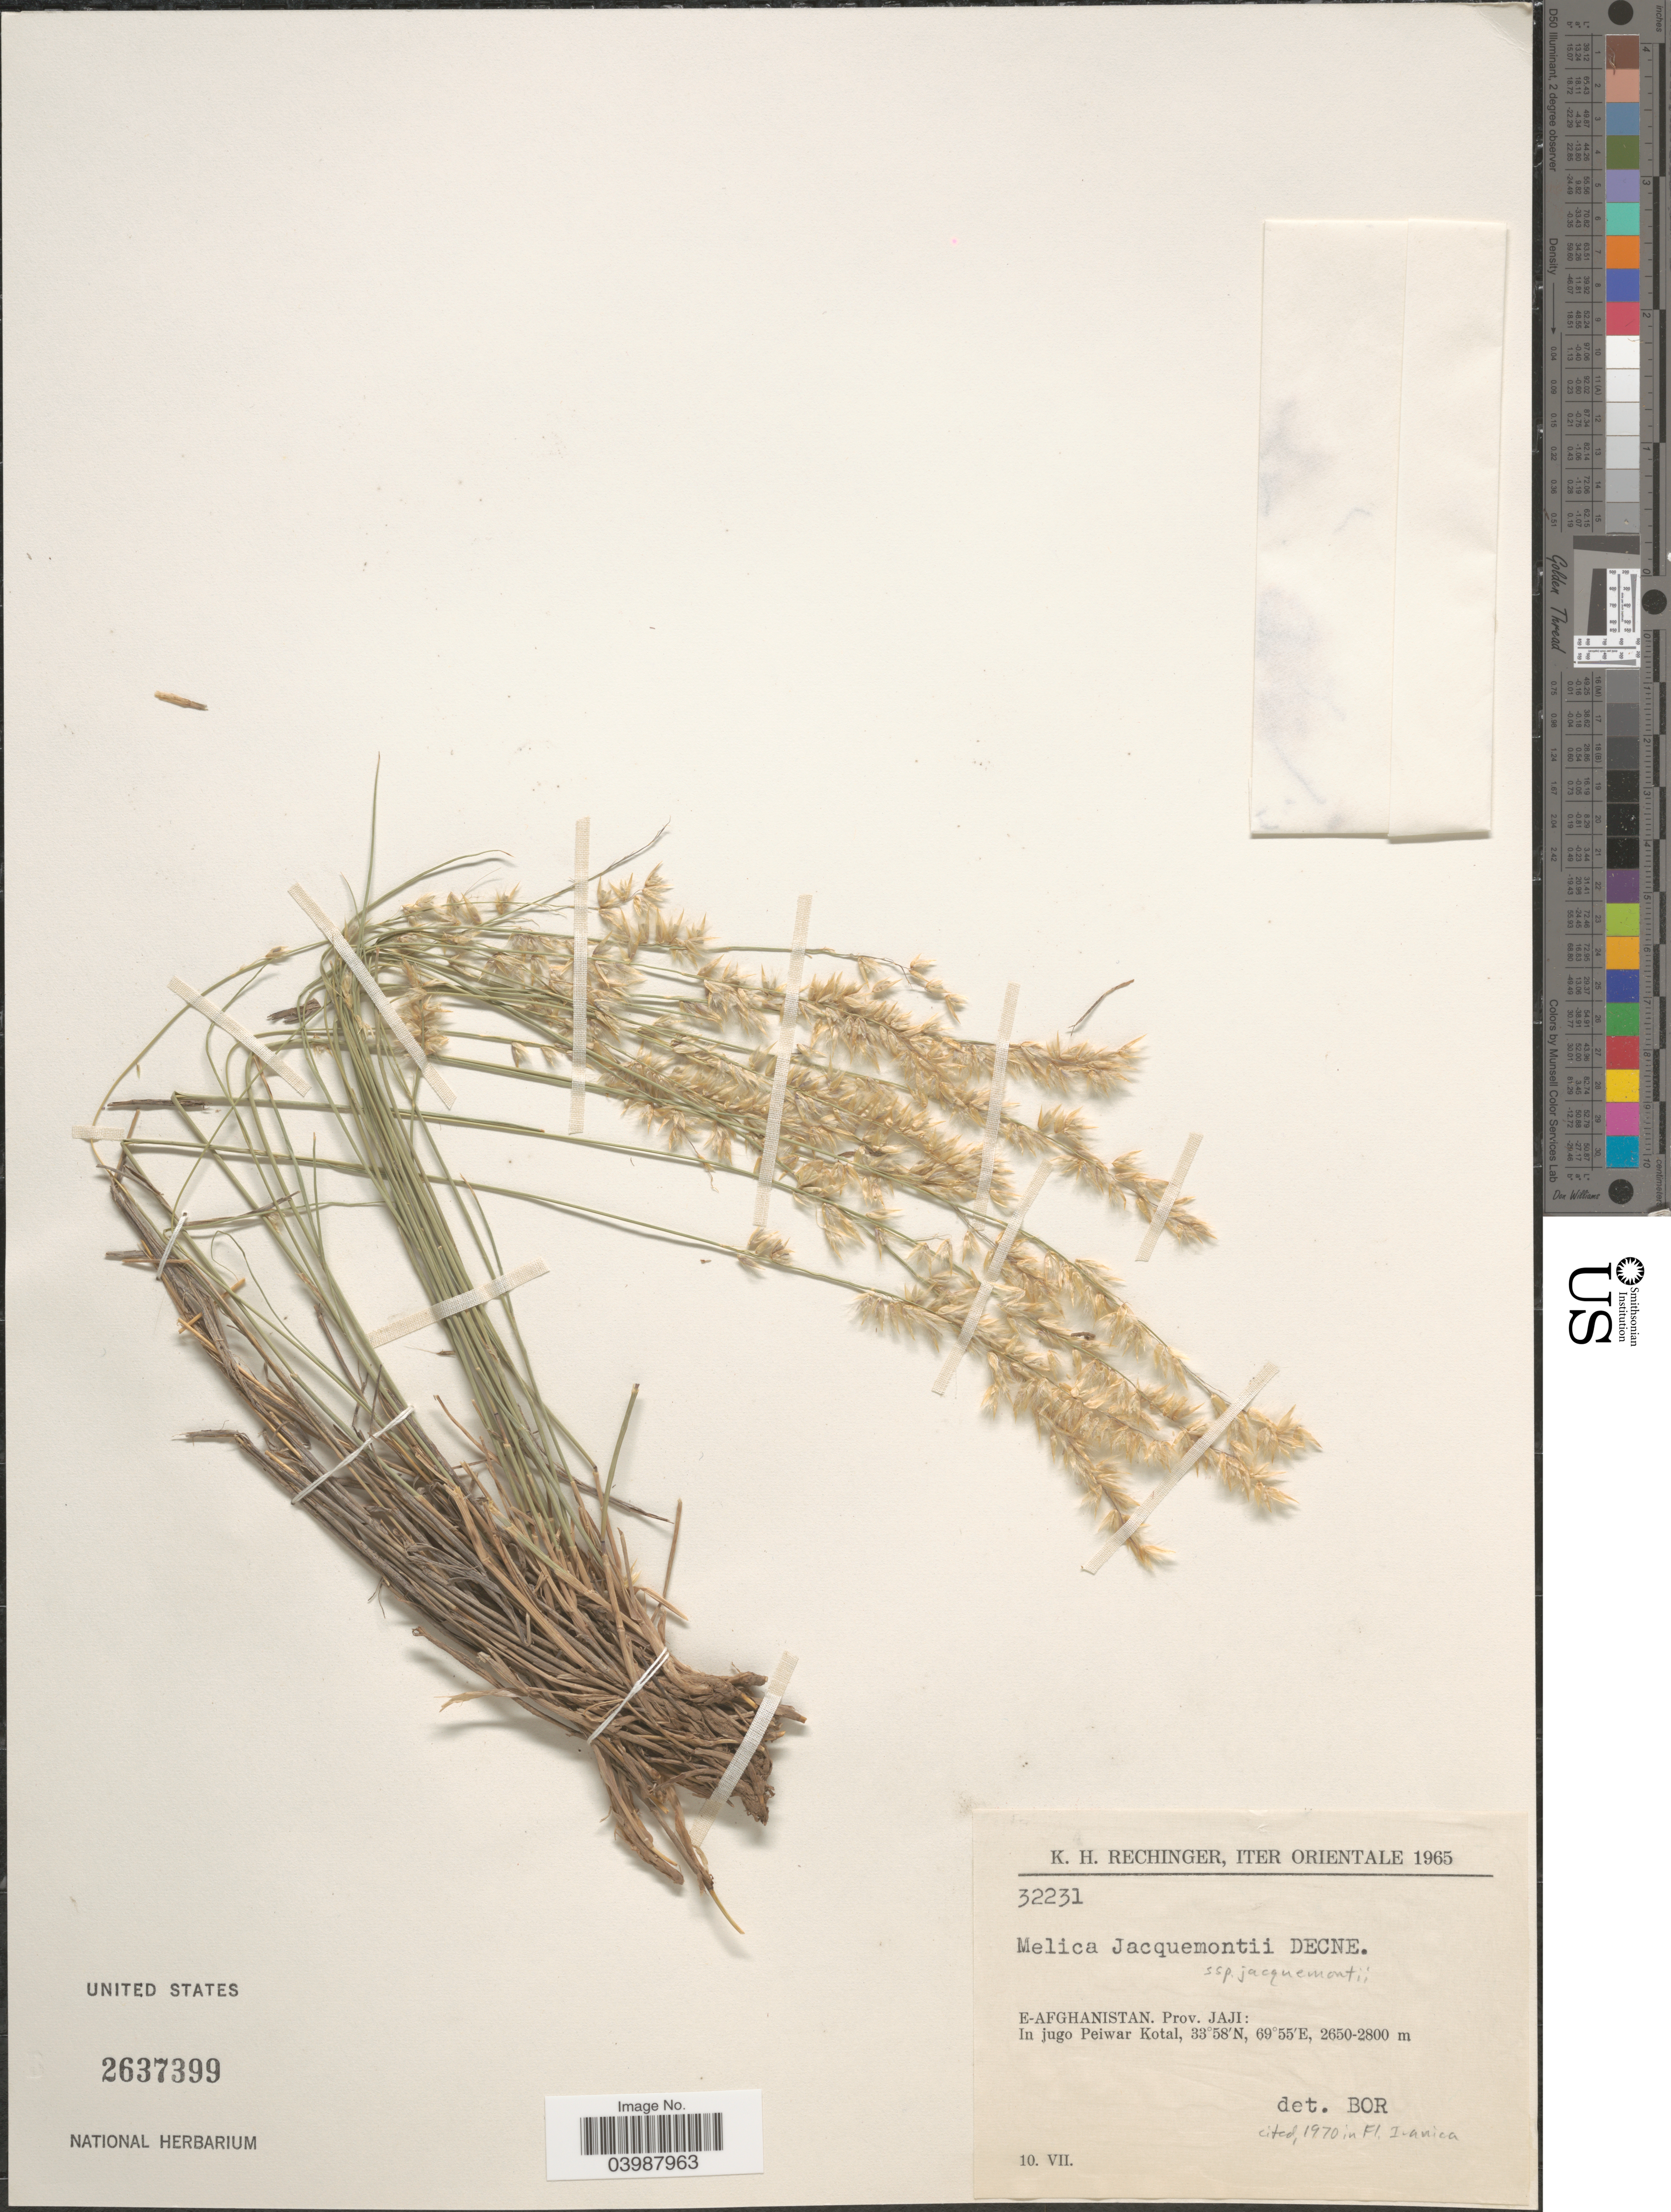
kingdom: Plantae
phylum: Tracheophyta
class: Liliopsida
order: Poales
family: Poaceae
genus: Melica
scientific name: Melica jacquemontii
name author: Decne.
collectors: K. H. Rechinger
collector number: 32231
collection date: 1965-07-10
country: Afghanistan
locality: E-Afghanistan. Prov. Jaji: In jugo Peiwar Kotal.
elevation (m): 2650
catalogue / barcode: US 2637399